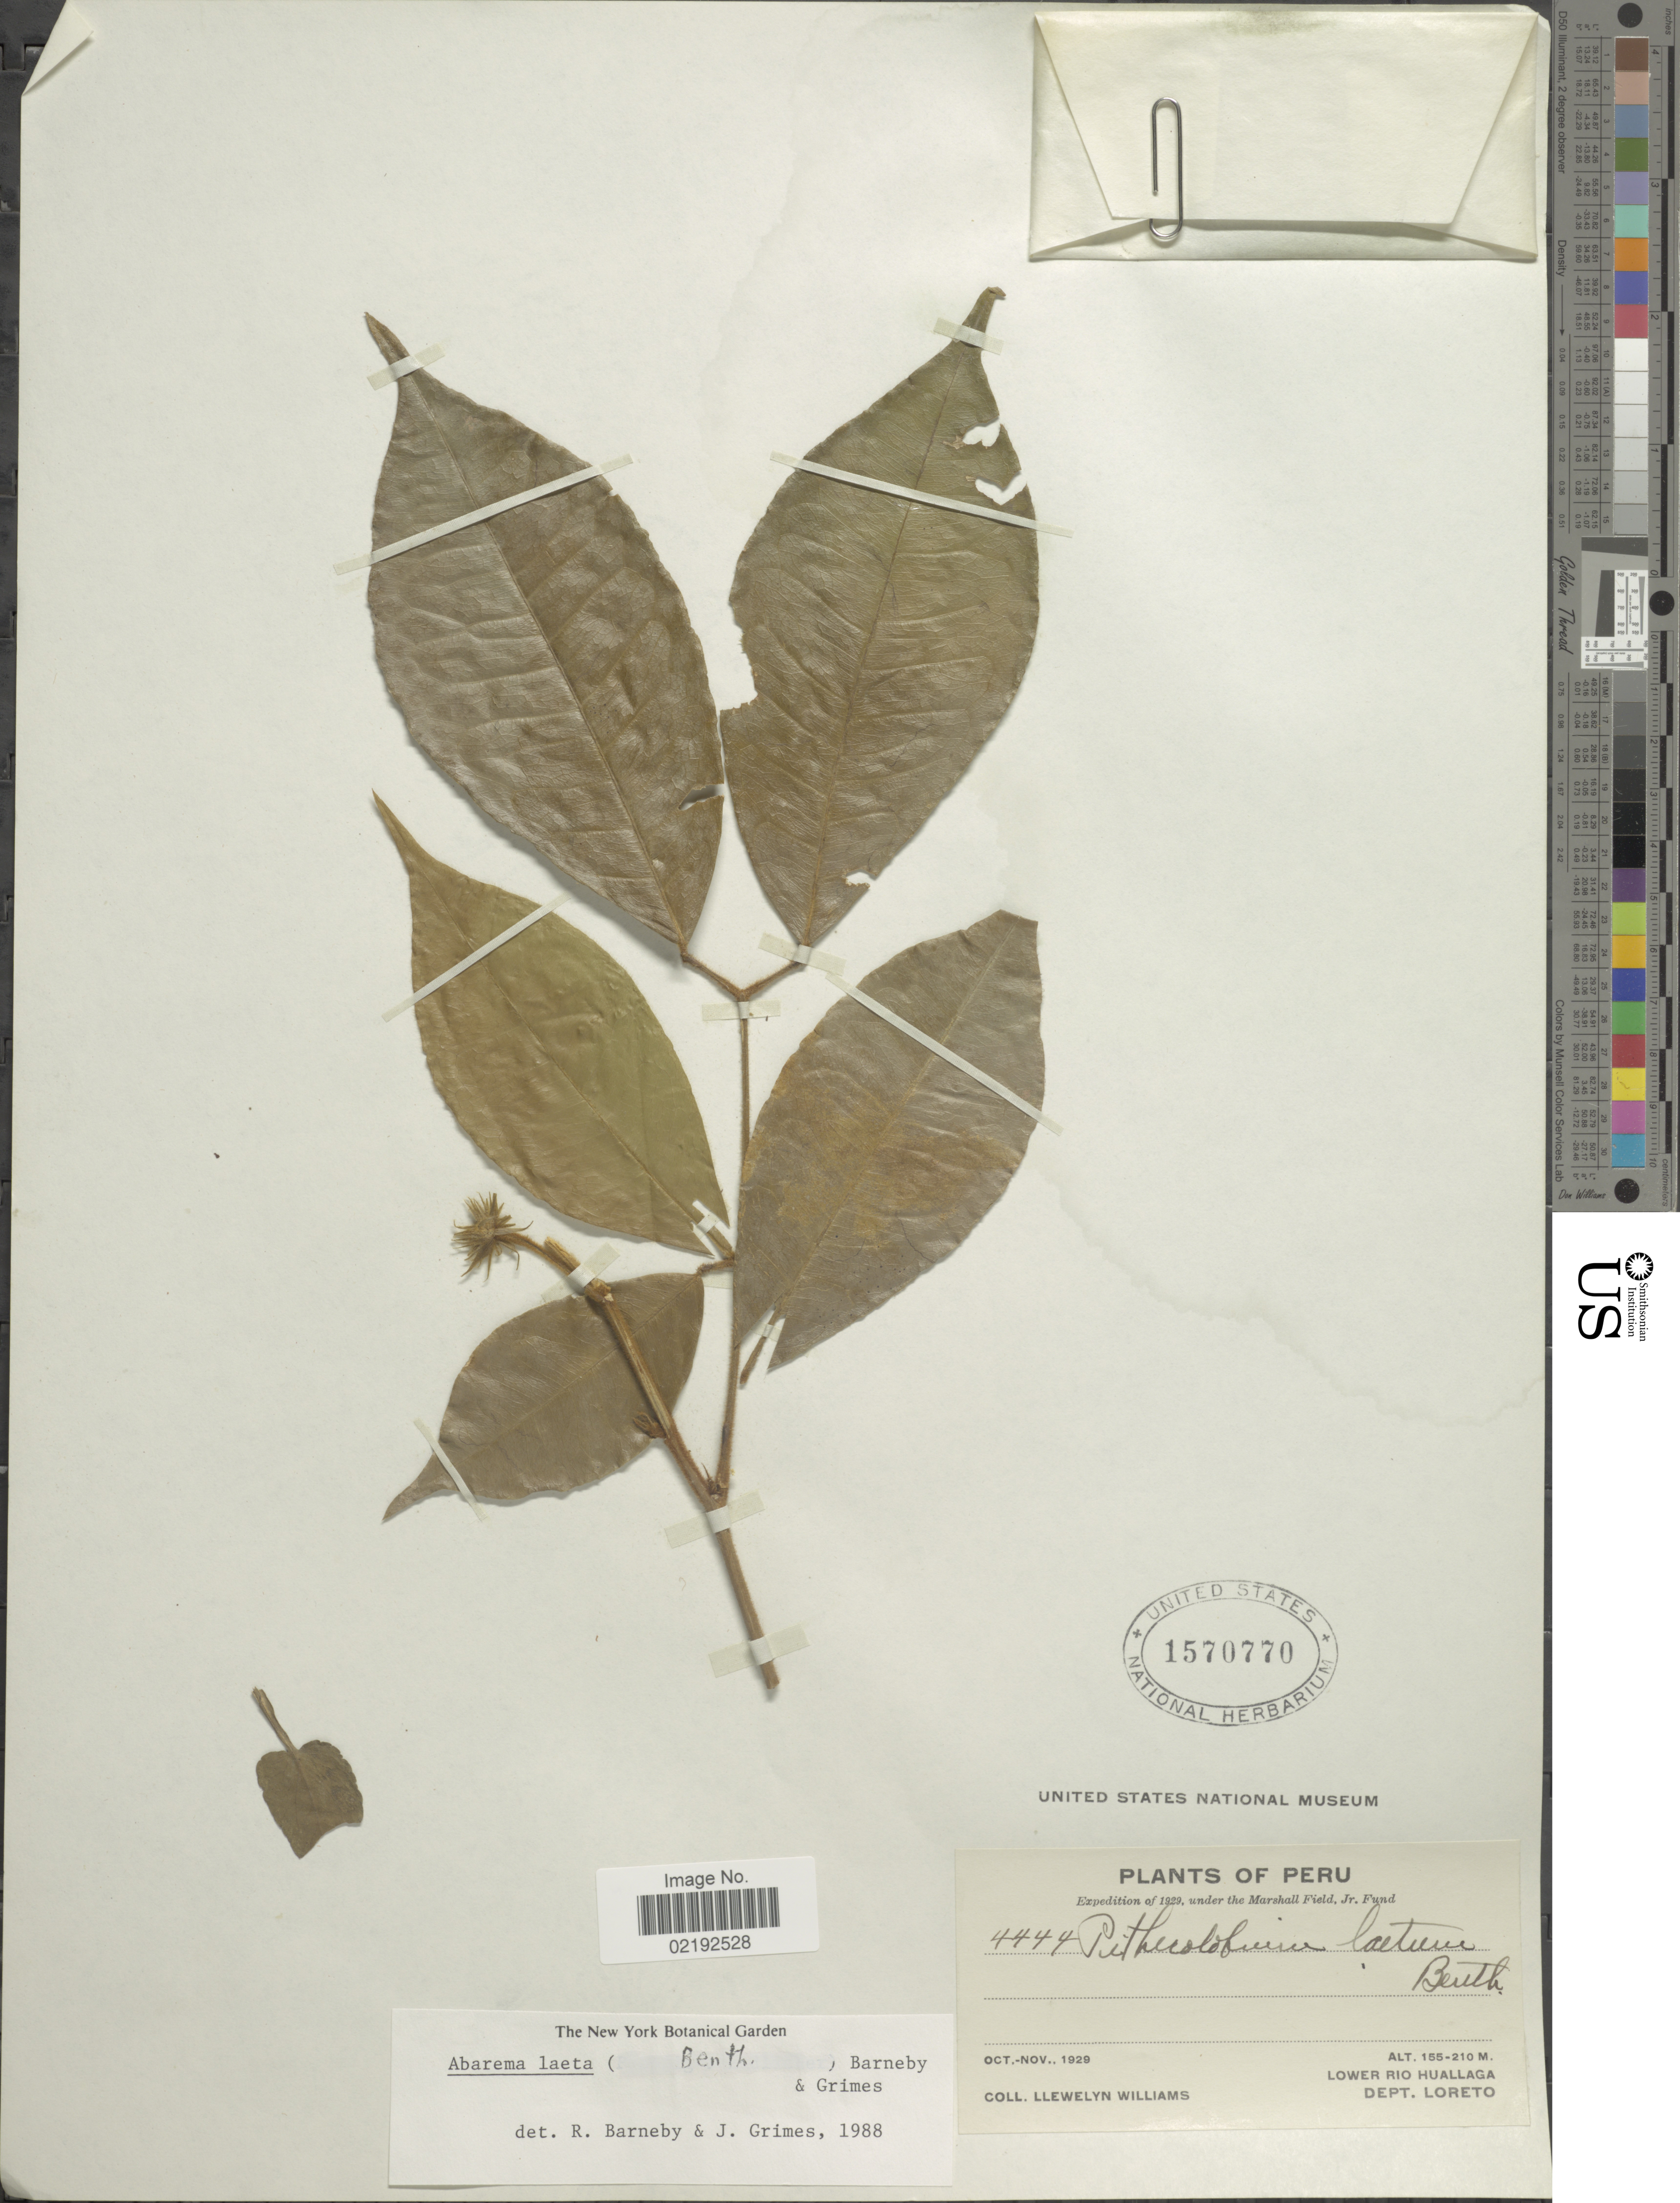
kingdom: Plantae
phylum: Tracheophyta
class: Magnoliopsida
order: Fabales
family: Fabaceae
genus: Abarema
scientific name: Abarema laeta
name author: (Benth.) Barneby & J.W. Grimes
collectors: Ll. Williams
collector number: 4444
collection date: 1929-10/1929-11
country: Peru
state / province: Loreto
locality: Lower Rio Huallaga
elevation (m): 155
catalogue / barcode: US 1570770